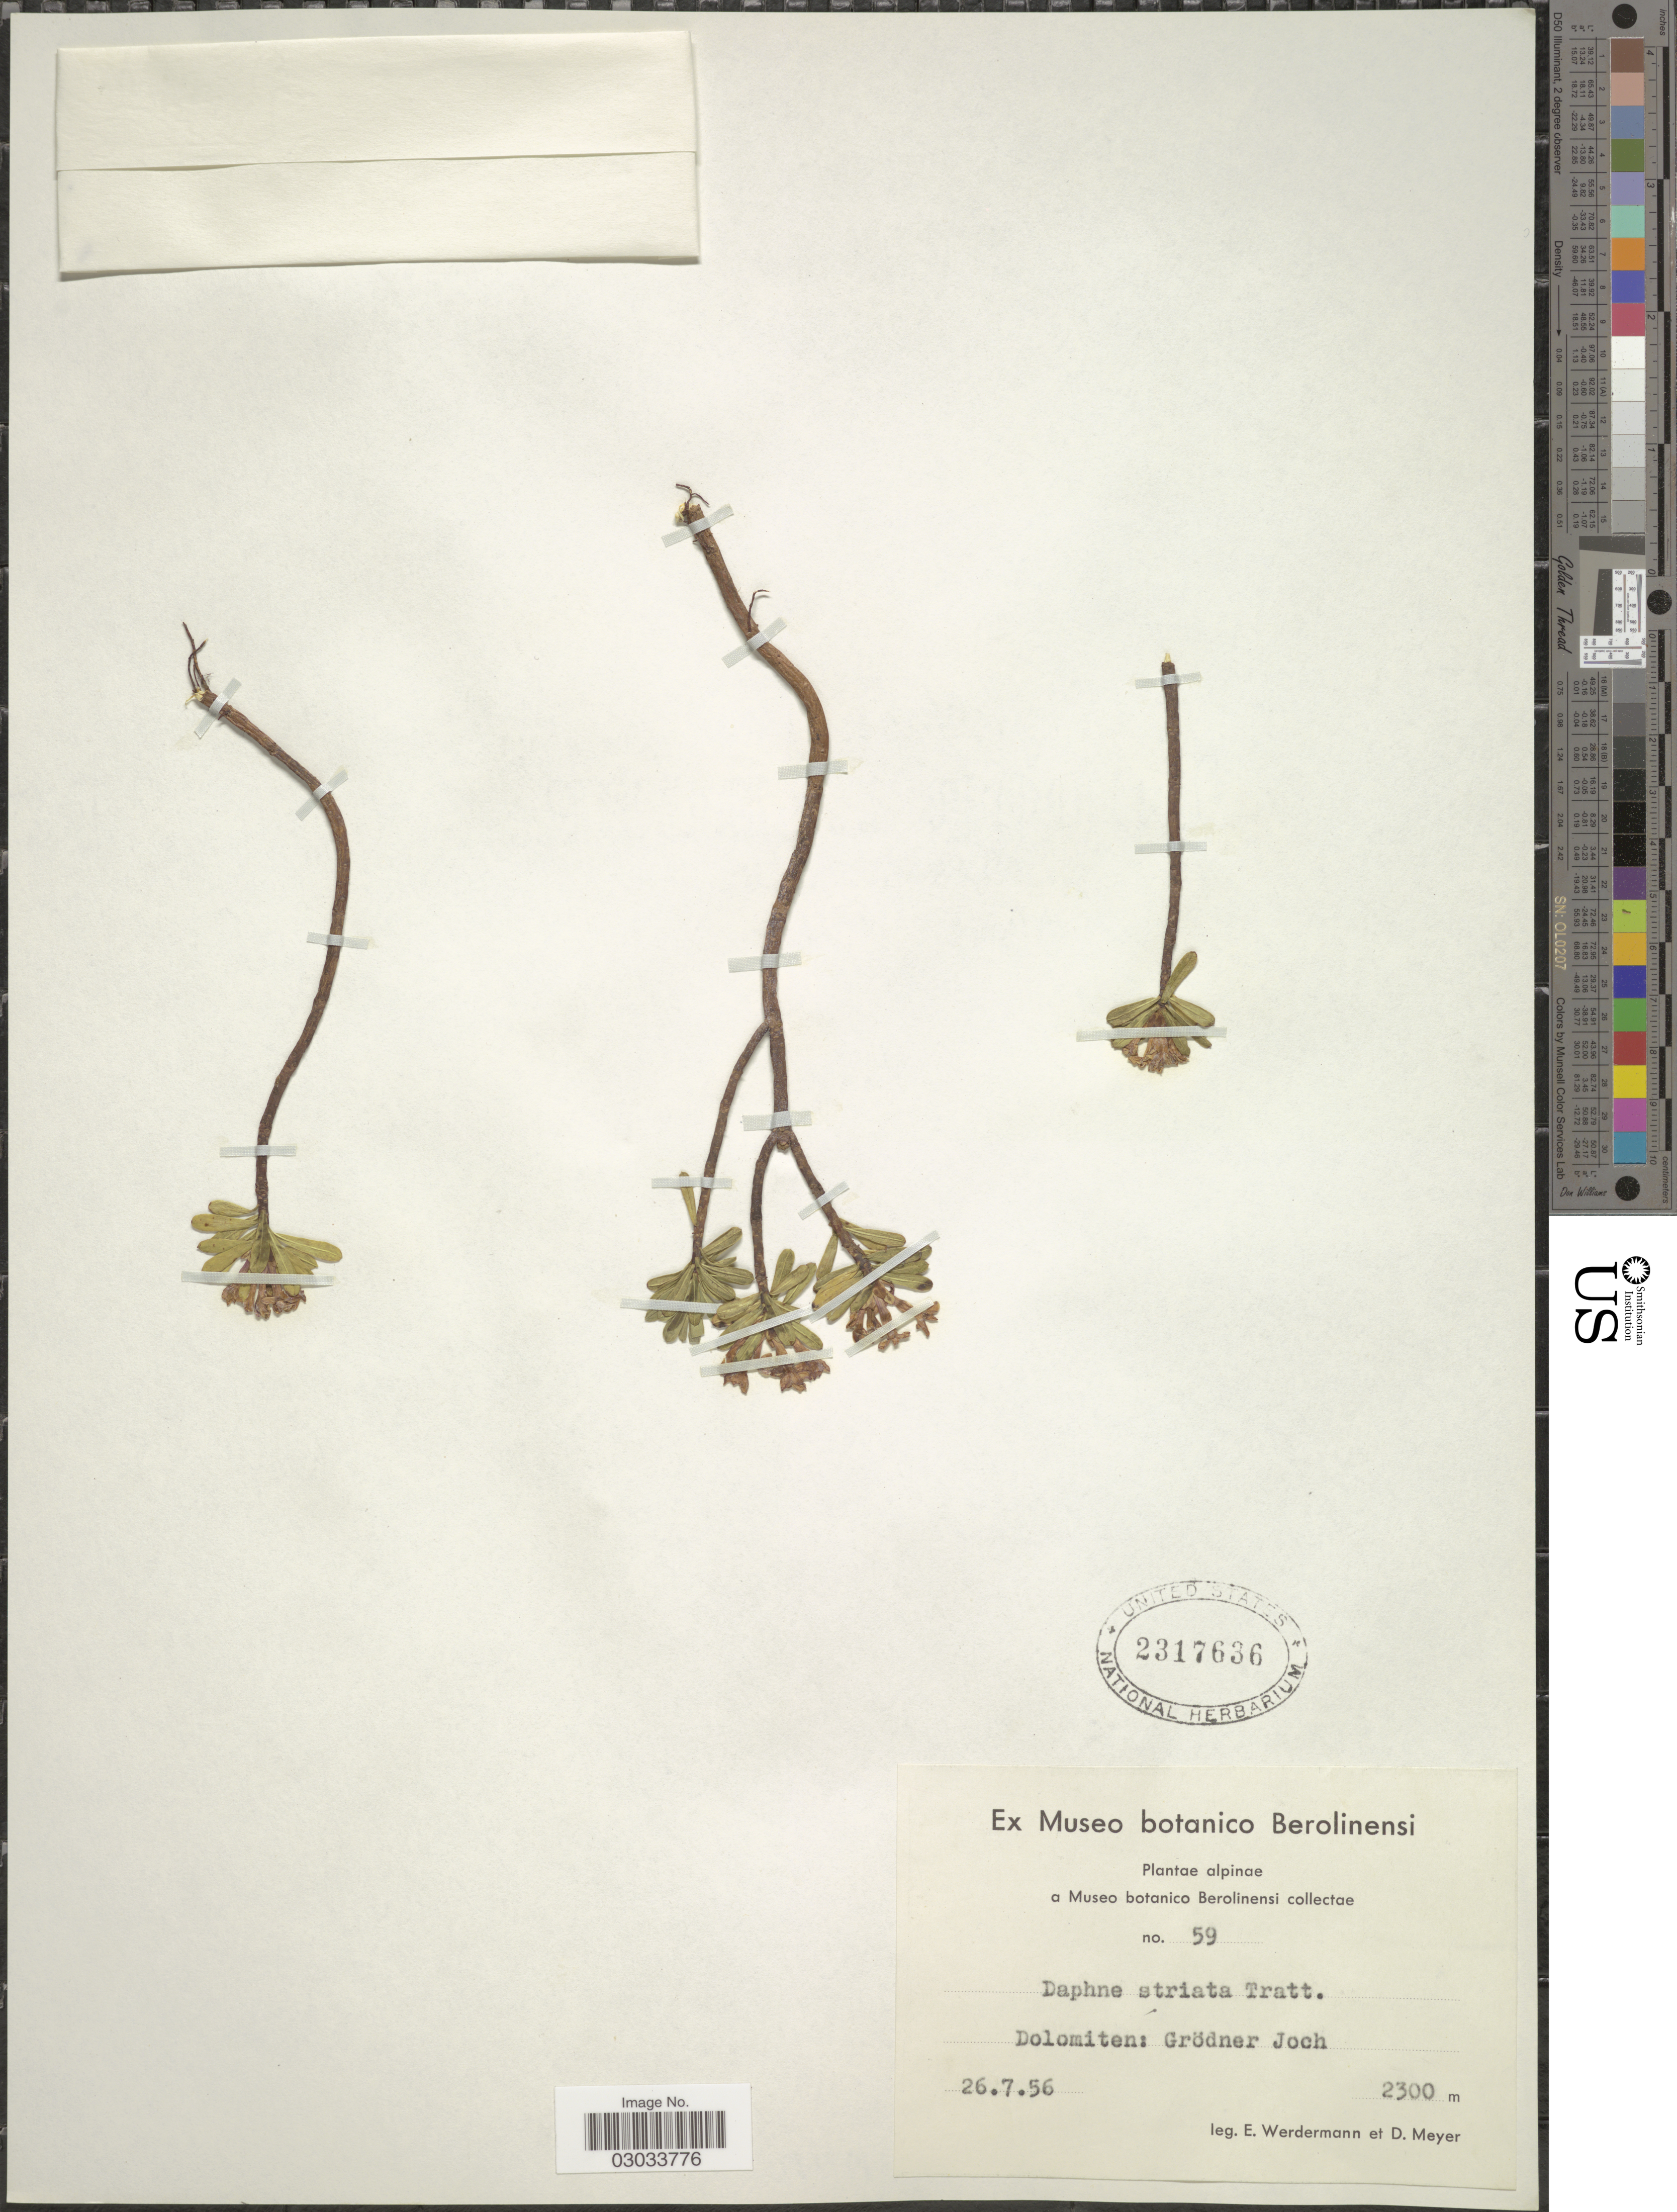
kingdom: Plantae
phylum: Tracheophyta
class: Magnoliopsida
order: Malvales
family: Thymelaeaceae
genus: Daphne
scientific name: Daphne striata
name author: Tratt.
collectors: E. Werdermann & D. Meyer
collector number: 59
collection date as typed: Transcribed d/m/y: 26/7/56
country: Italy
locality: Dolomiten: Grödner Joch.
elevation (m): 2300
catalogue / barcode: US 2317636